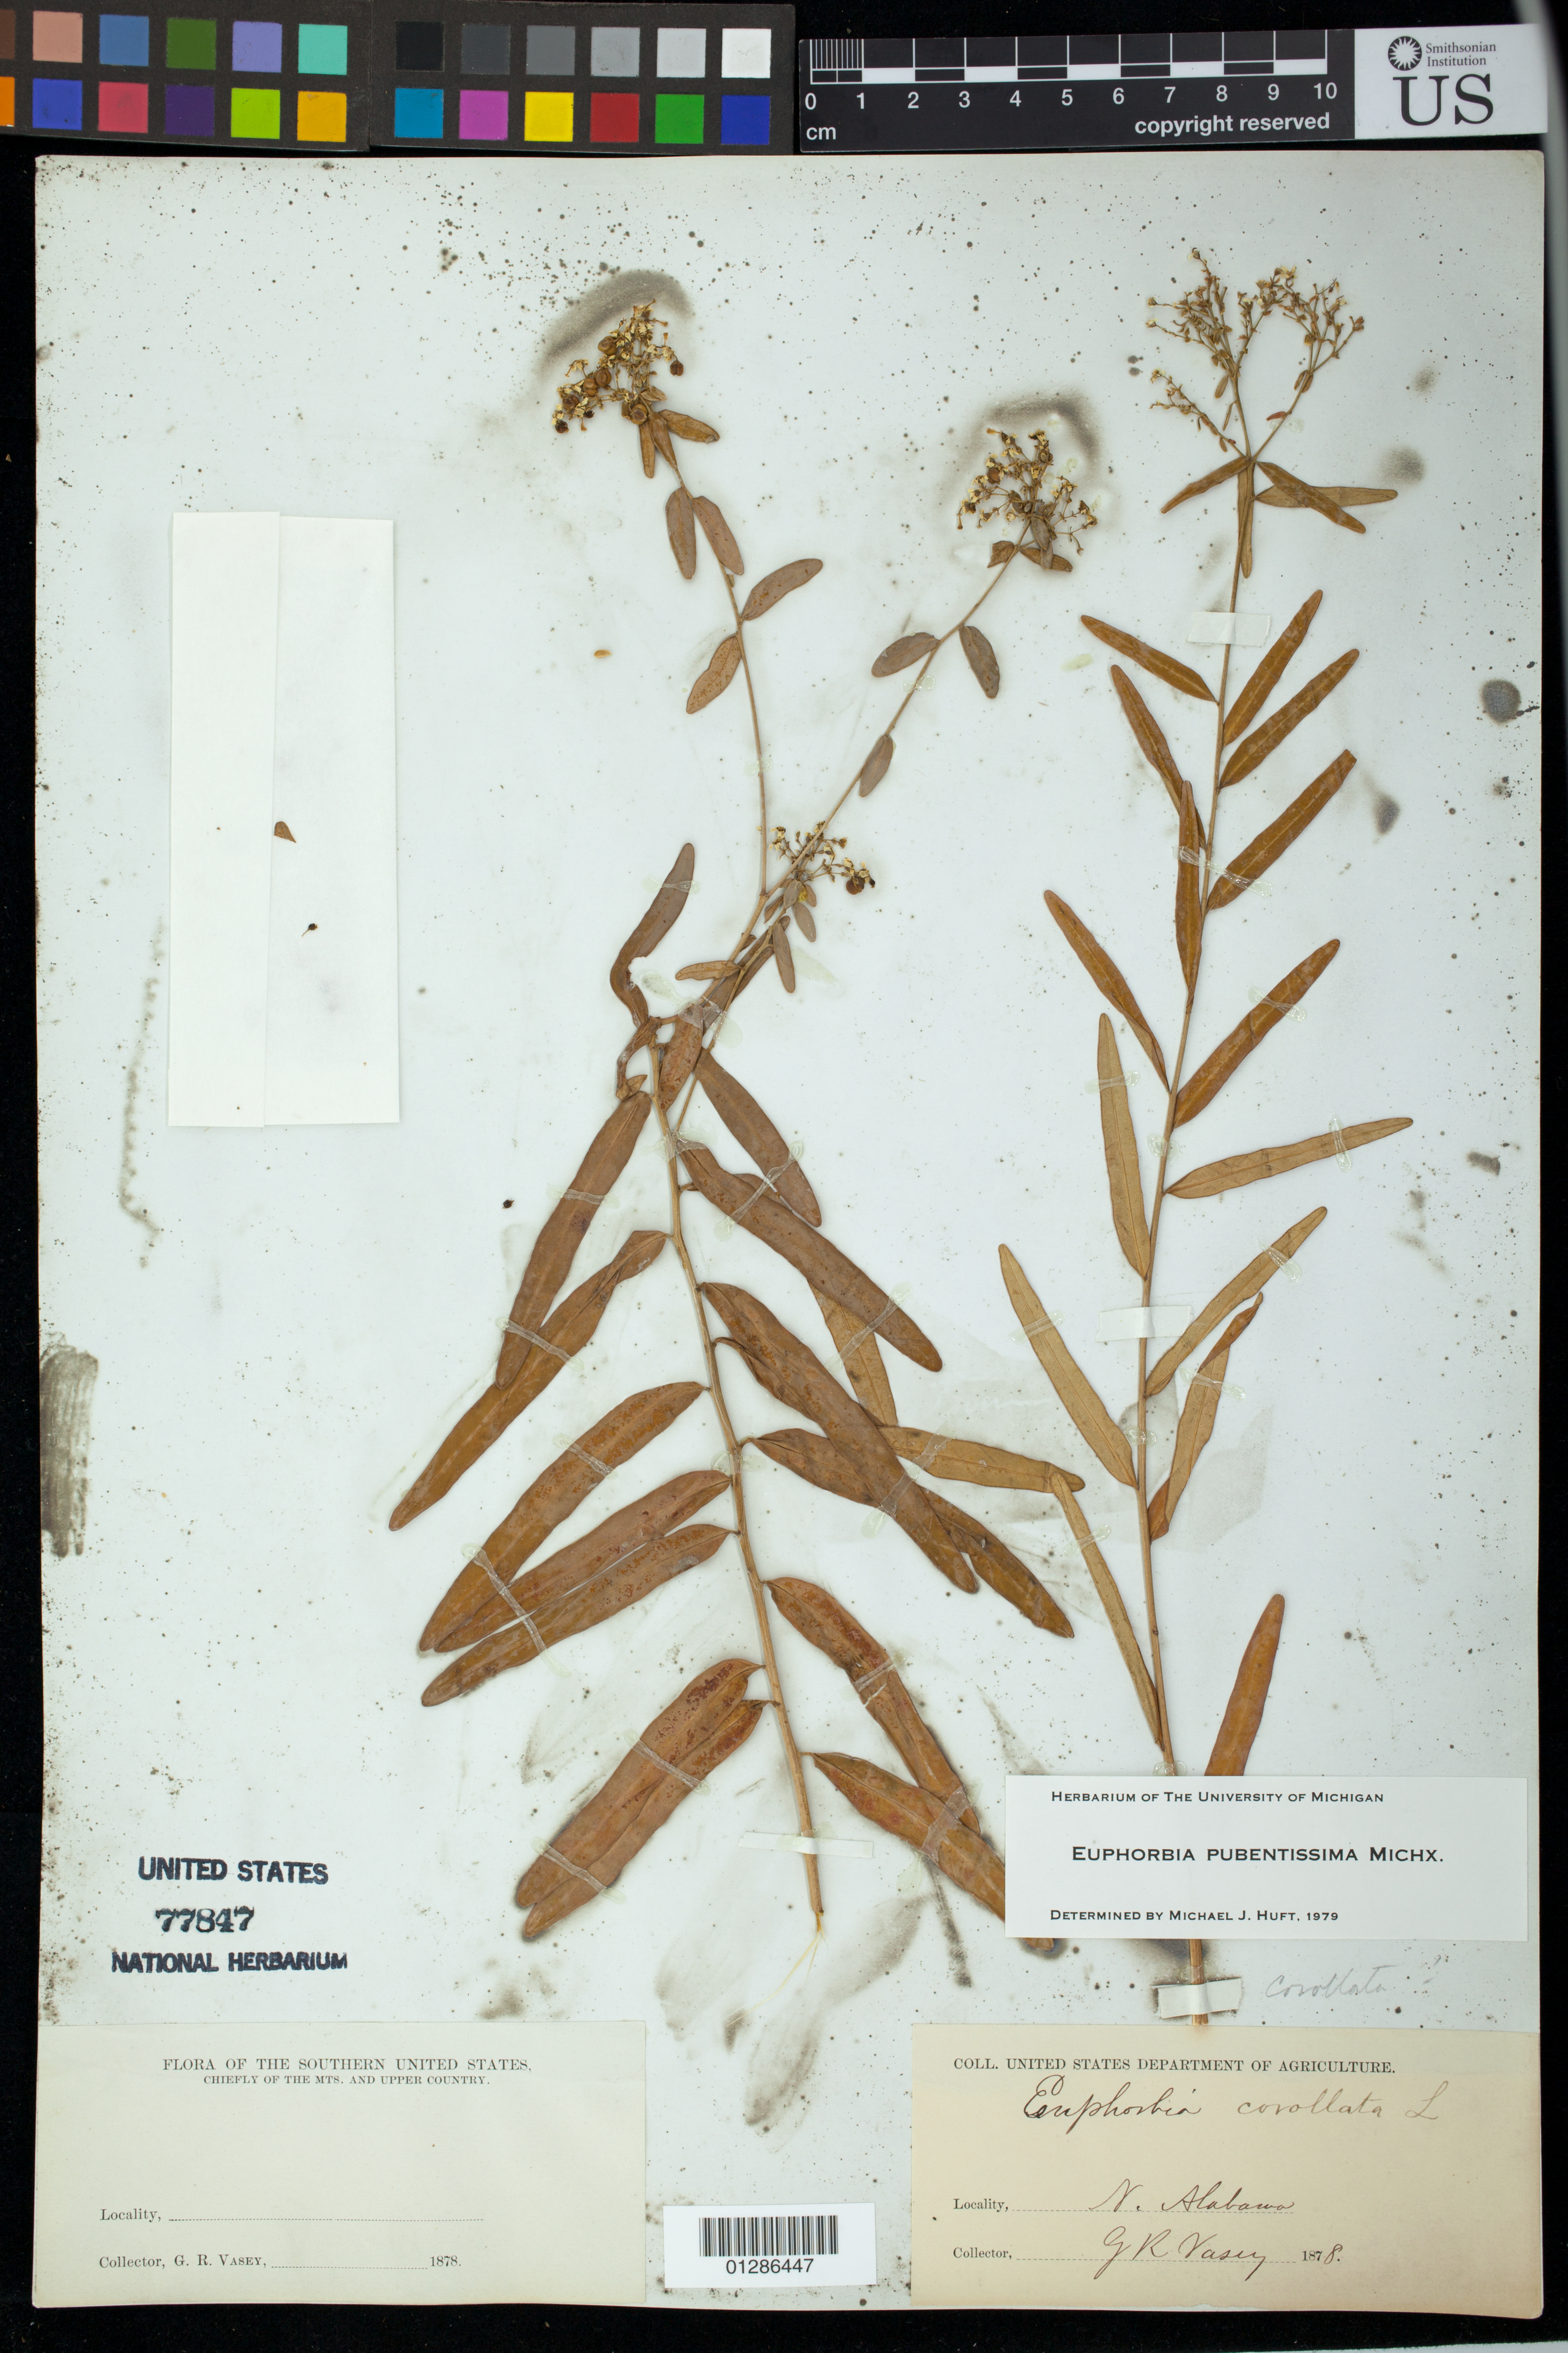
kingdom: Plantae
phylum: Tracheophyta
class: Magnoliopsida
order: Malpighiales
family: Euphorbiaceae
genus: Euphorbia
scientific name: Euphorbia pubentissima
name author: Michx.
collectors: G. R. Vasey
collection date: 1878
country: United States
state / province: Alabama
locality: North Alabama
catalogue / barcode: US 77847